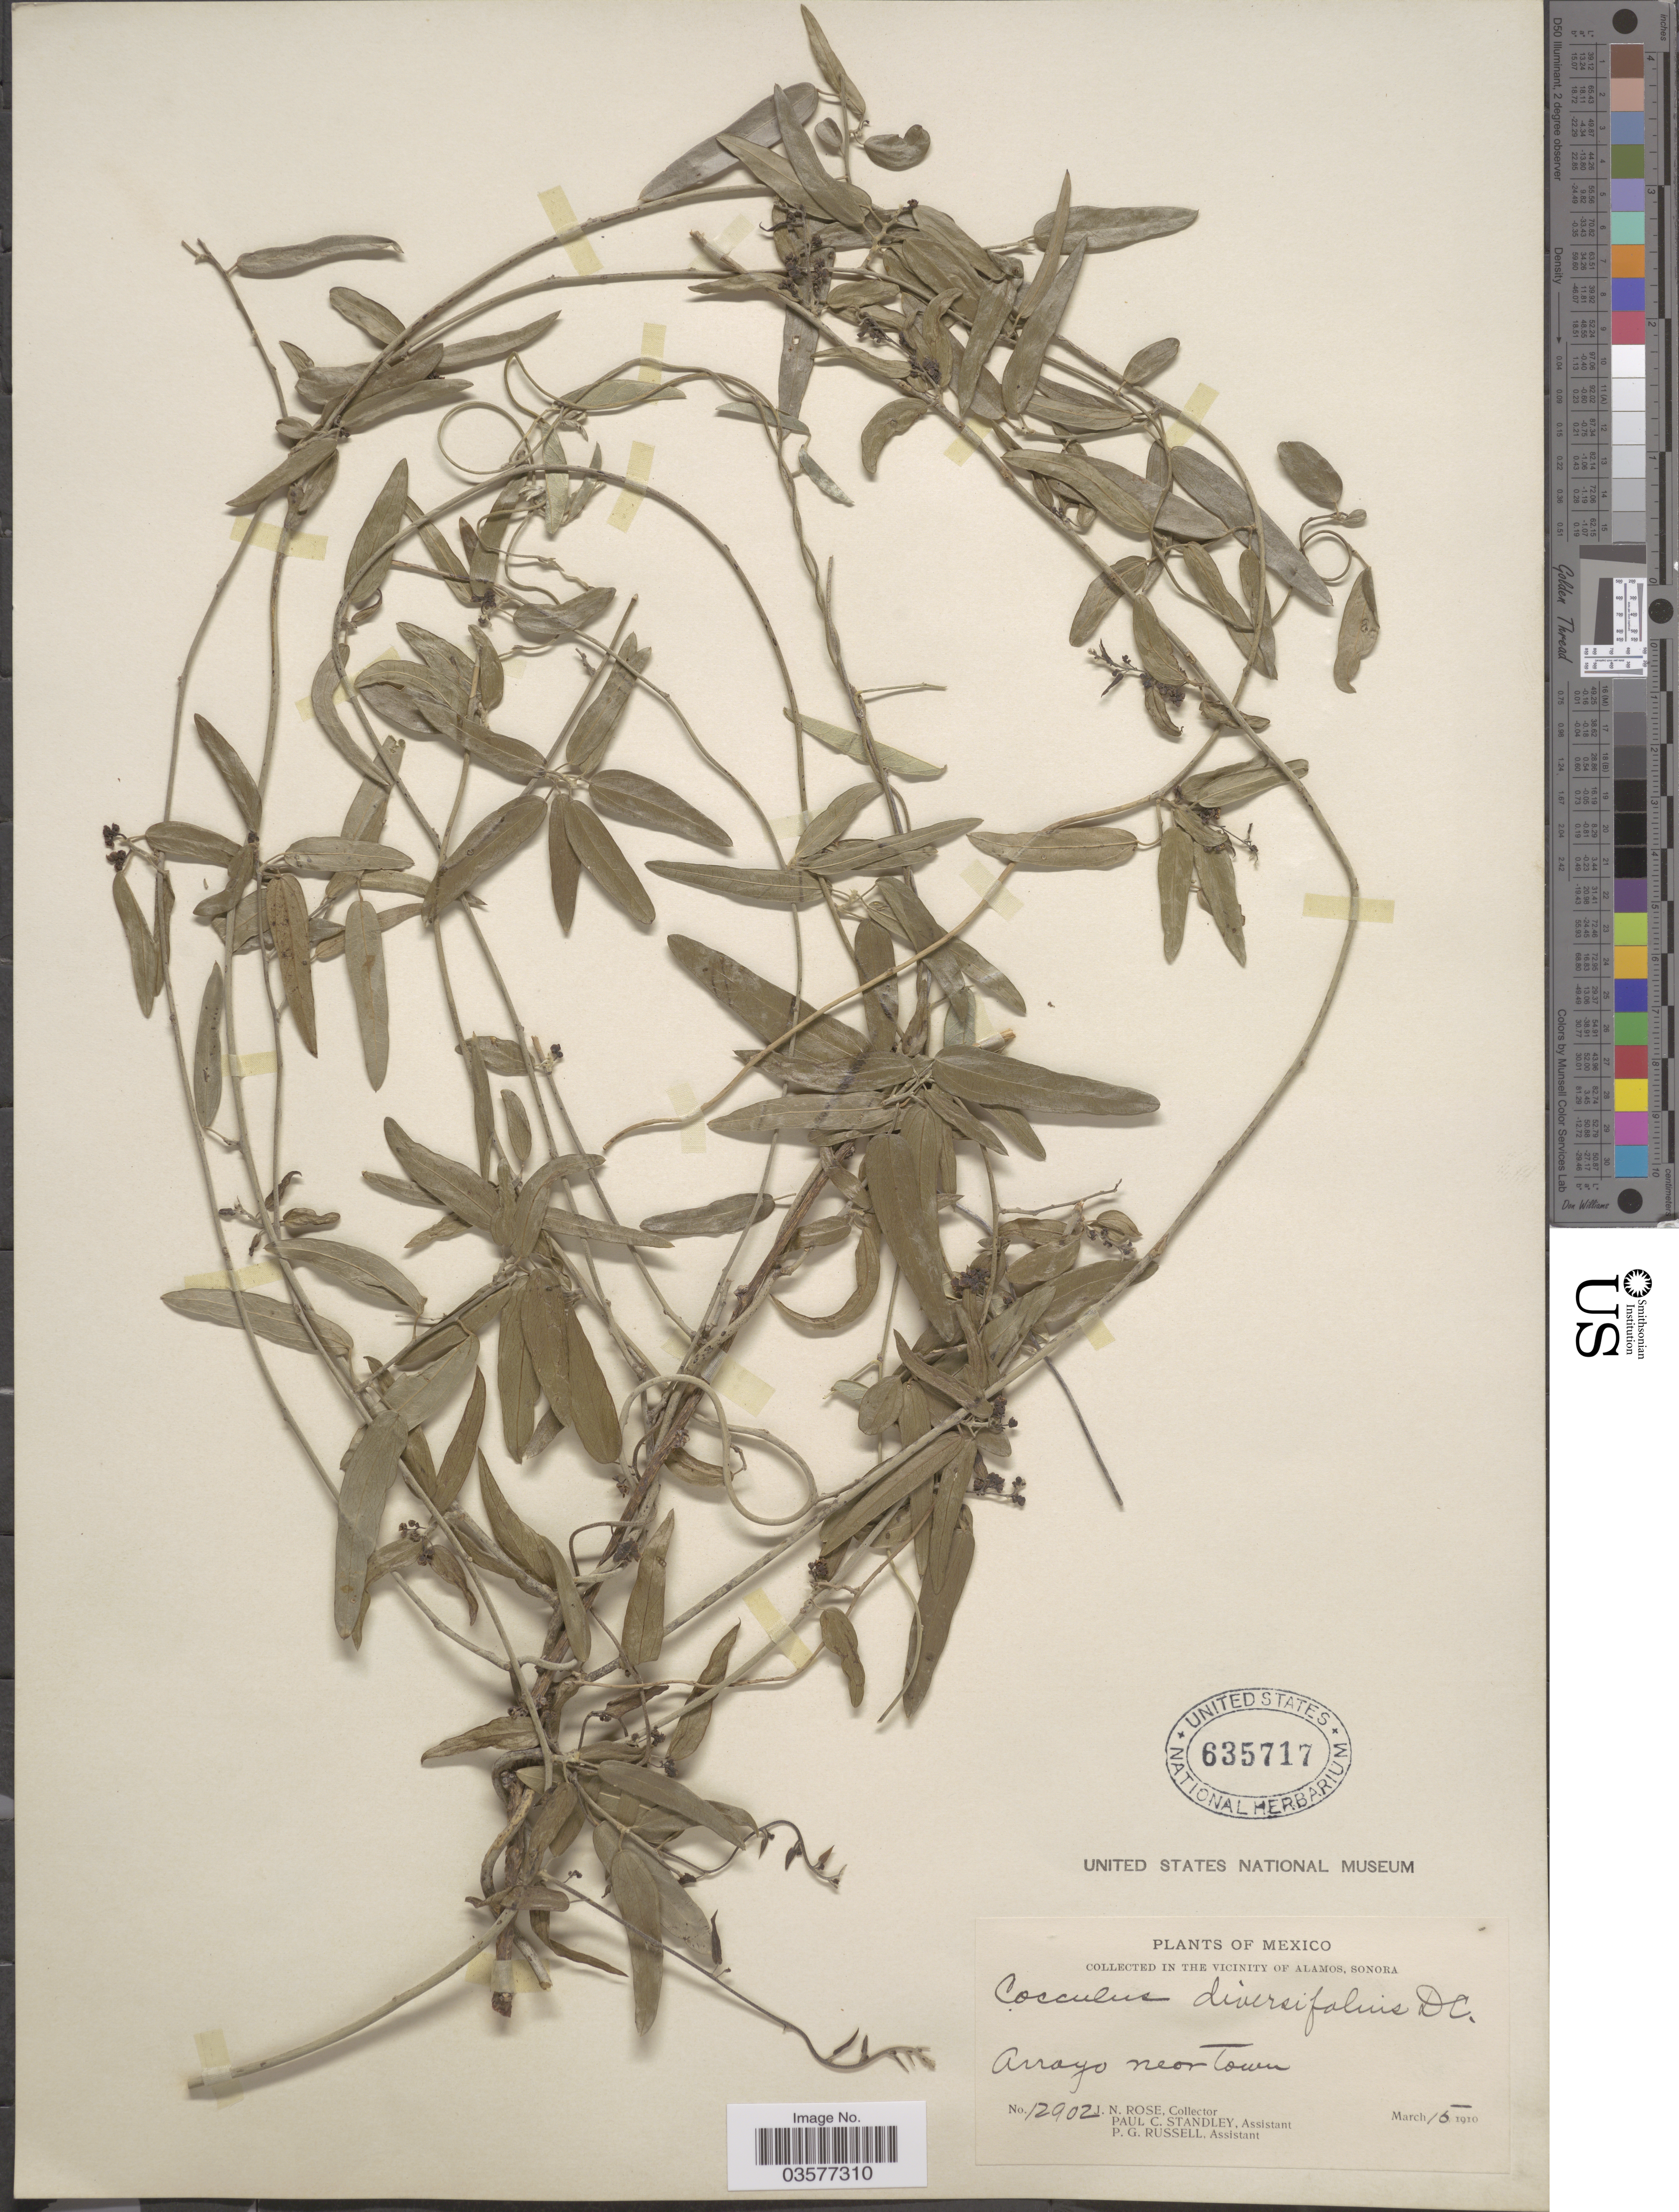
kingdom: Plantae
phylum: Tracheophyta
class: Magnoliopsida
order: Ranunculales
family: Menispermaceae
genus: Cocculus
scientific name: Cocculus diversifolius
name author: DC.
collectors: J. N. Rose, P. C. Standley & P. G. Russell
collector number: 12902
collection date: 1910-03-15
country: Mexico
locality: In the vicinity of Alamos, Arrayo near Town.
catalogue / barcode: US 635717